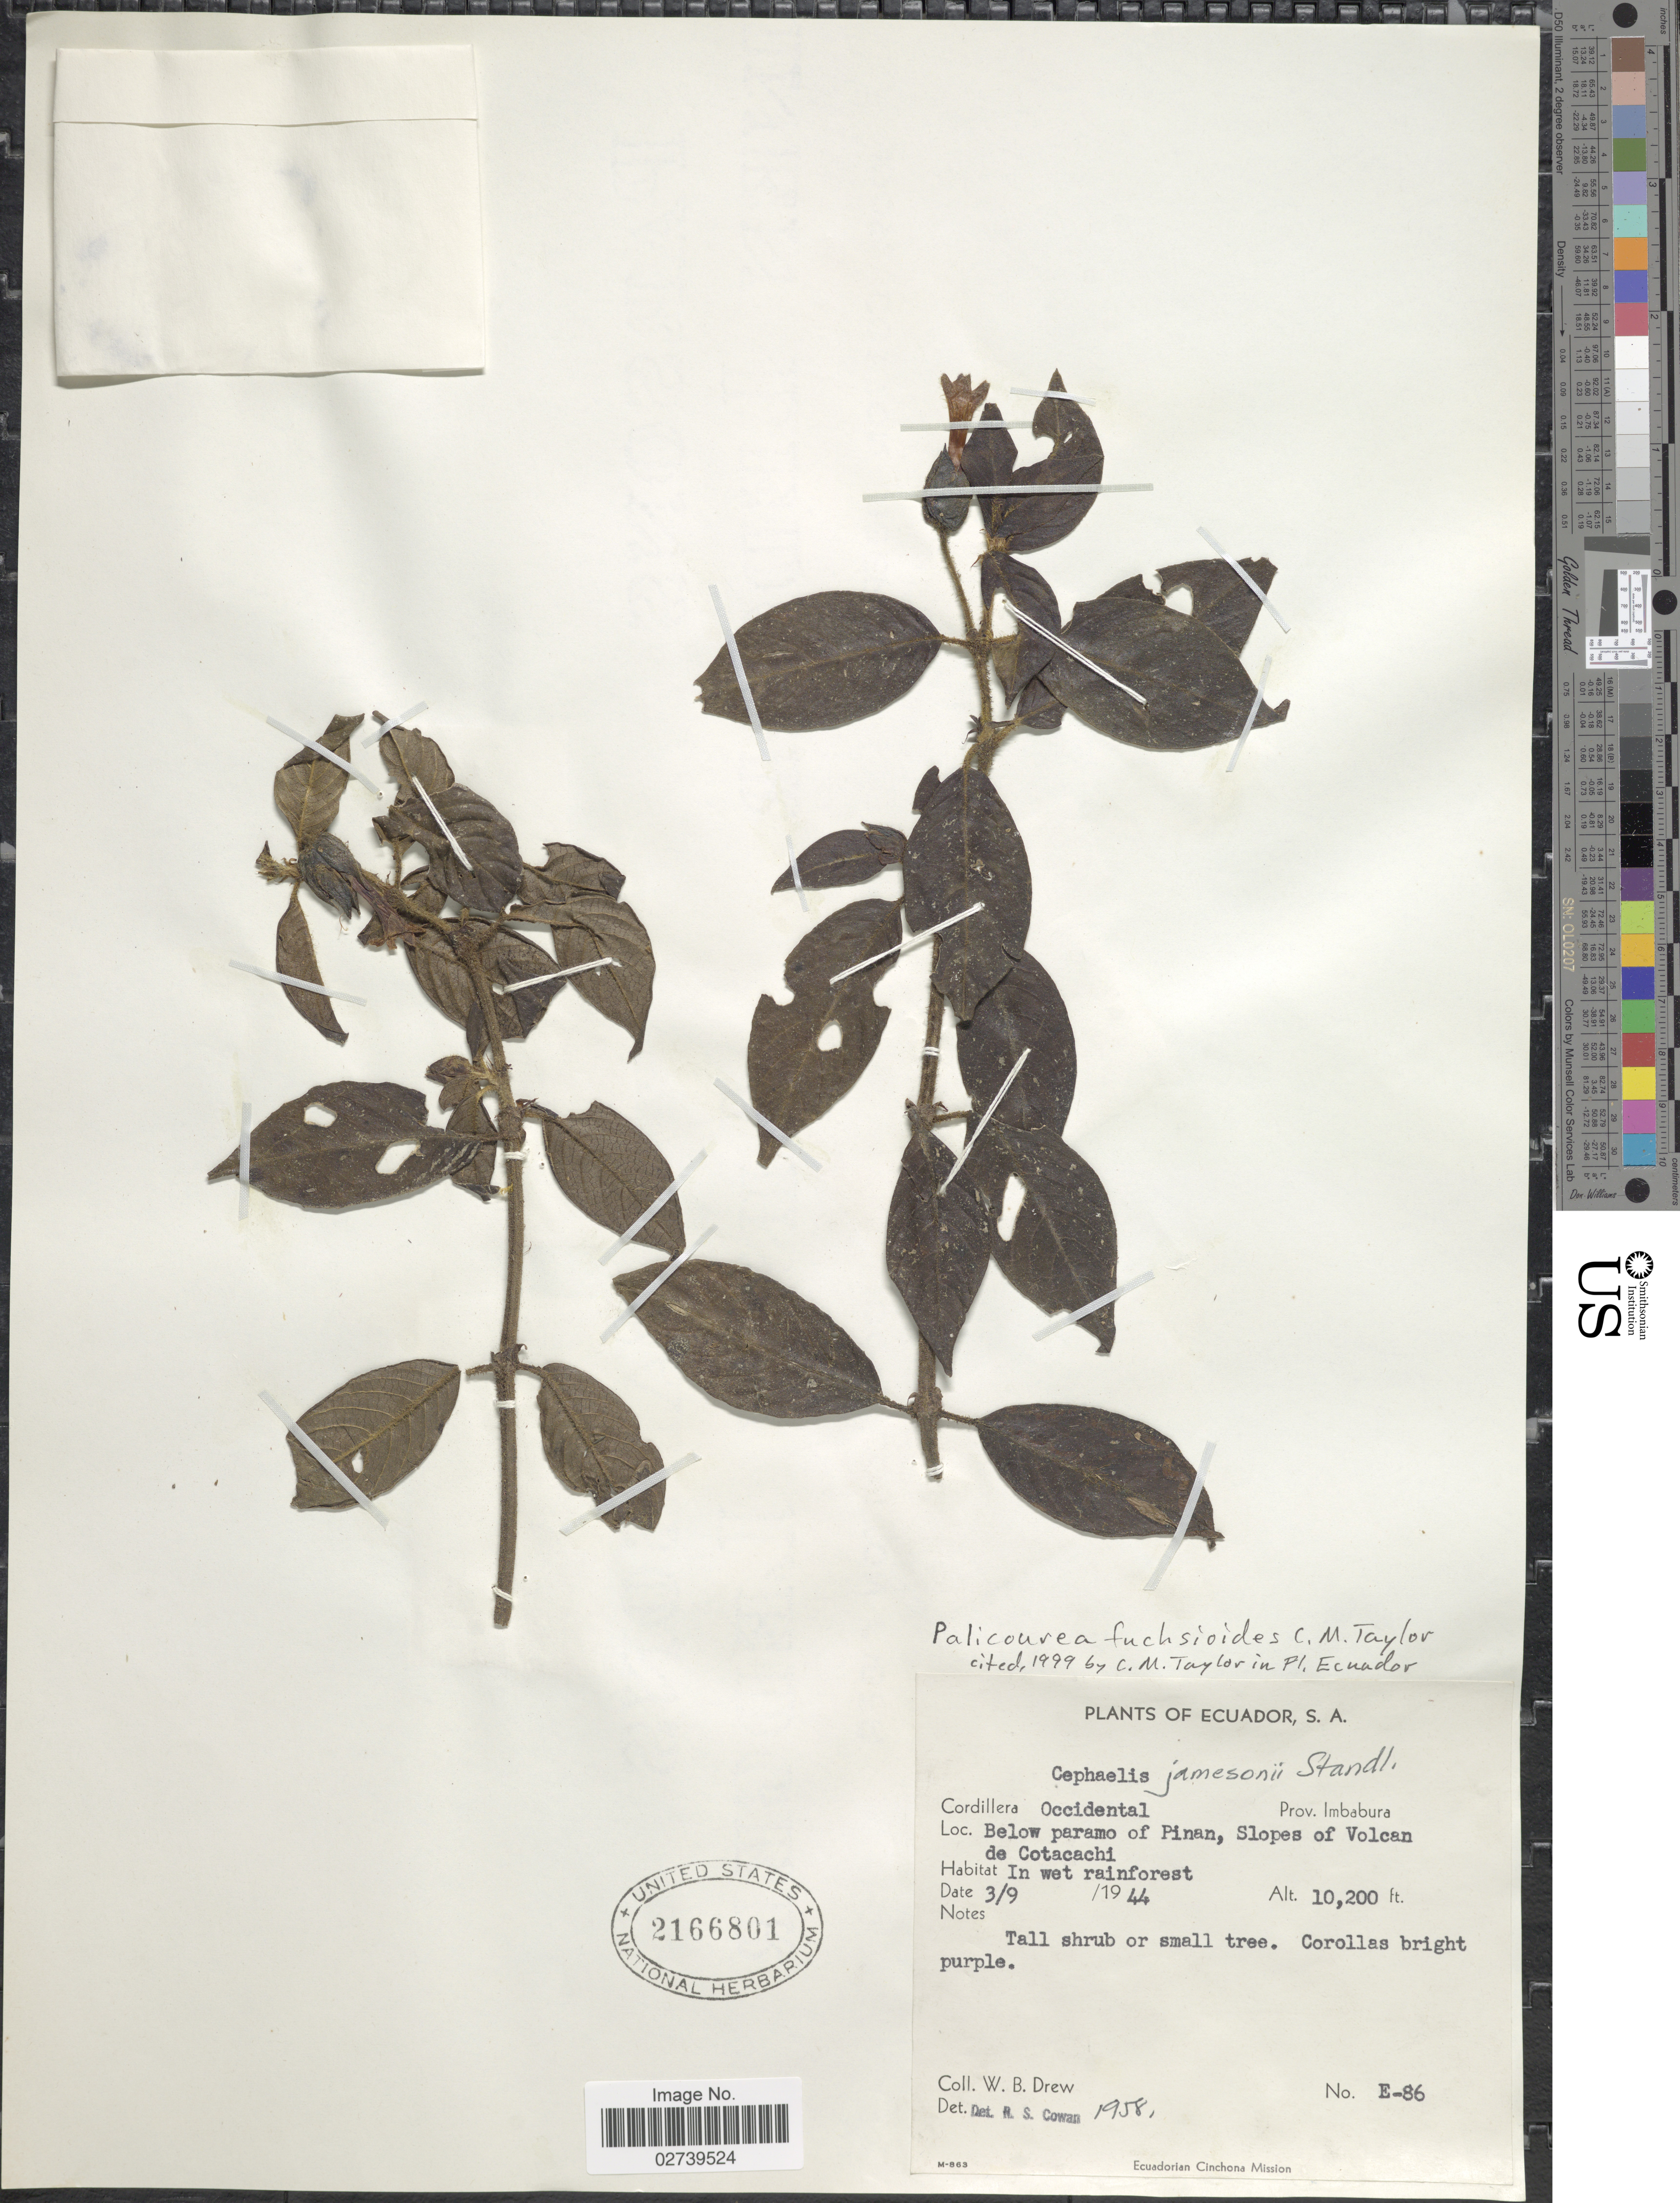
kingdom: Plantae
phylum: Tracheophyta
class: Magnoliopsida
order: Gentianales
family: Rubiaceae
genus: Palicourea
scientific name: Palicourea fuchsioides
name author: C.M. Taylor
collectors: W. B. Drew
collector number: E-86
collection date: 1944-09-03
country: Ecuador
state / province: Imbabura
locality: Cordillera Occidental, below paramo of Pinan, Slopes of Volcan de Cotacachi.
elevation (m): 3109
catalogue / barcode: US 2166801